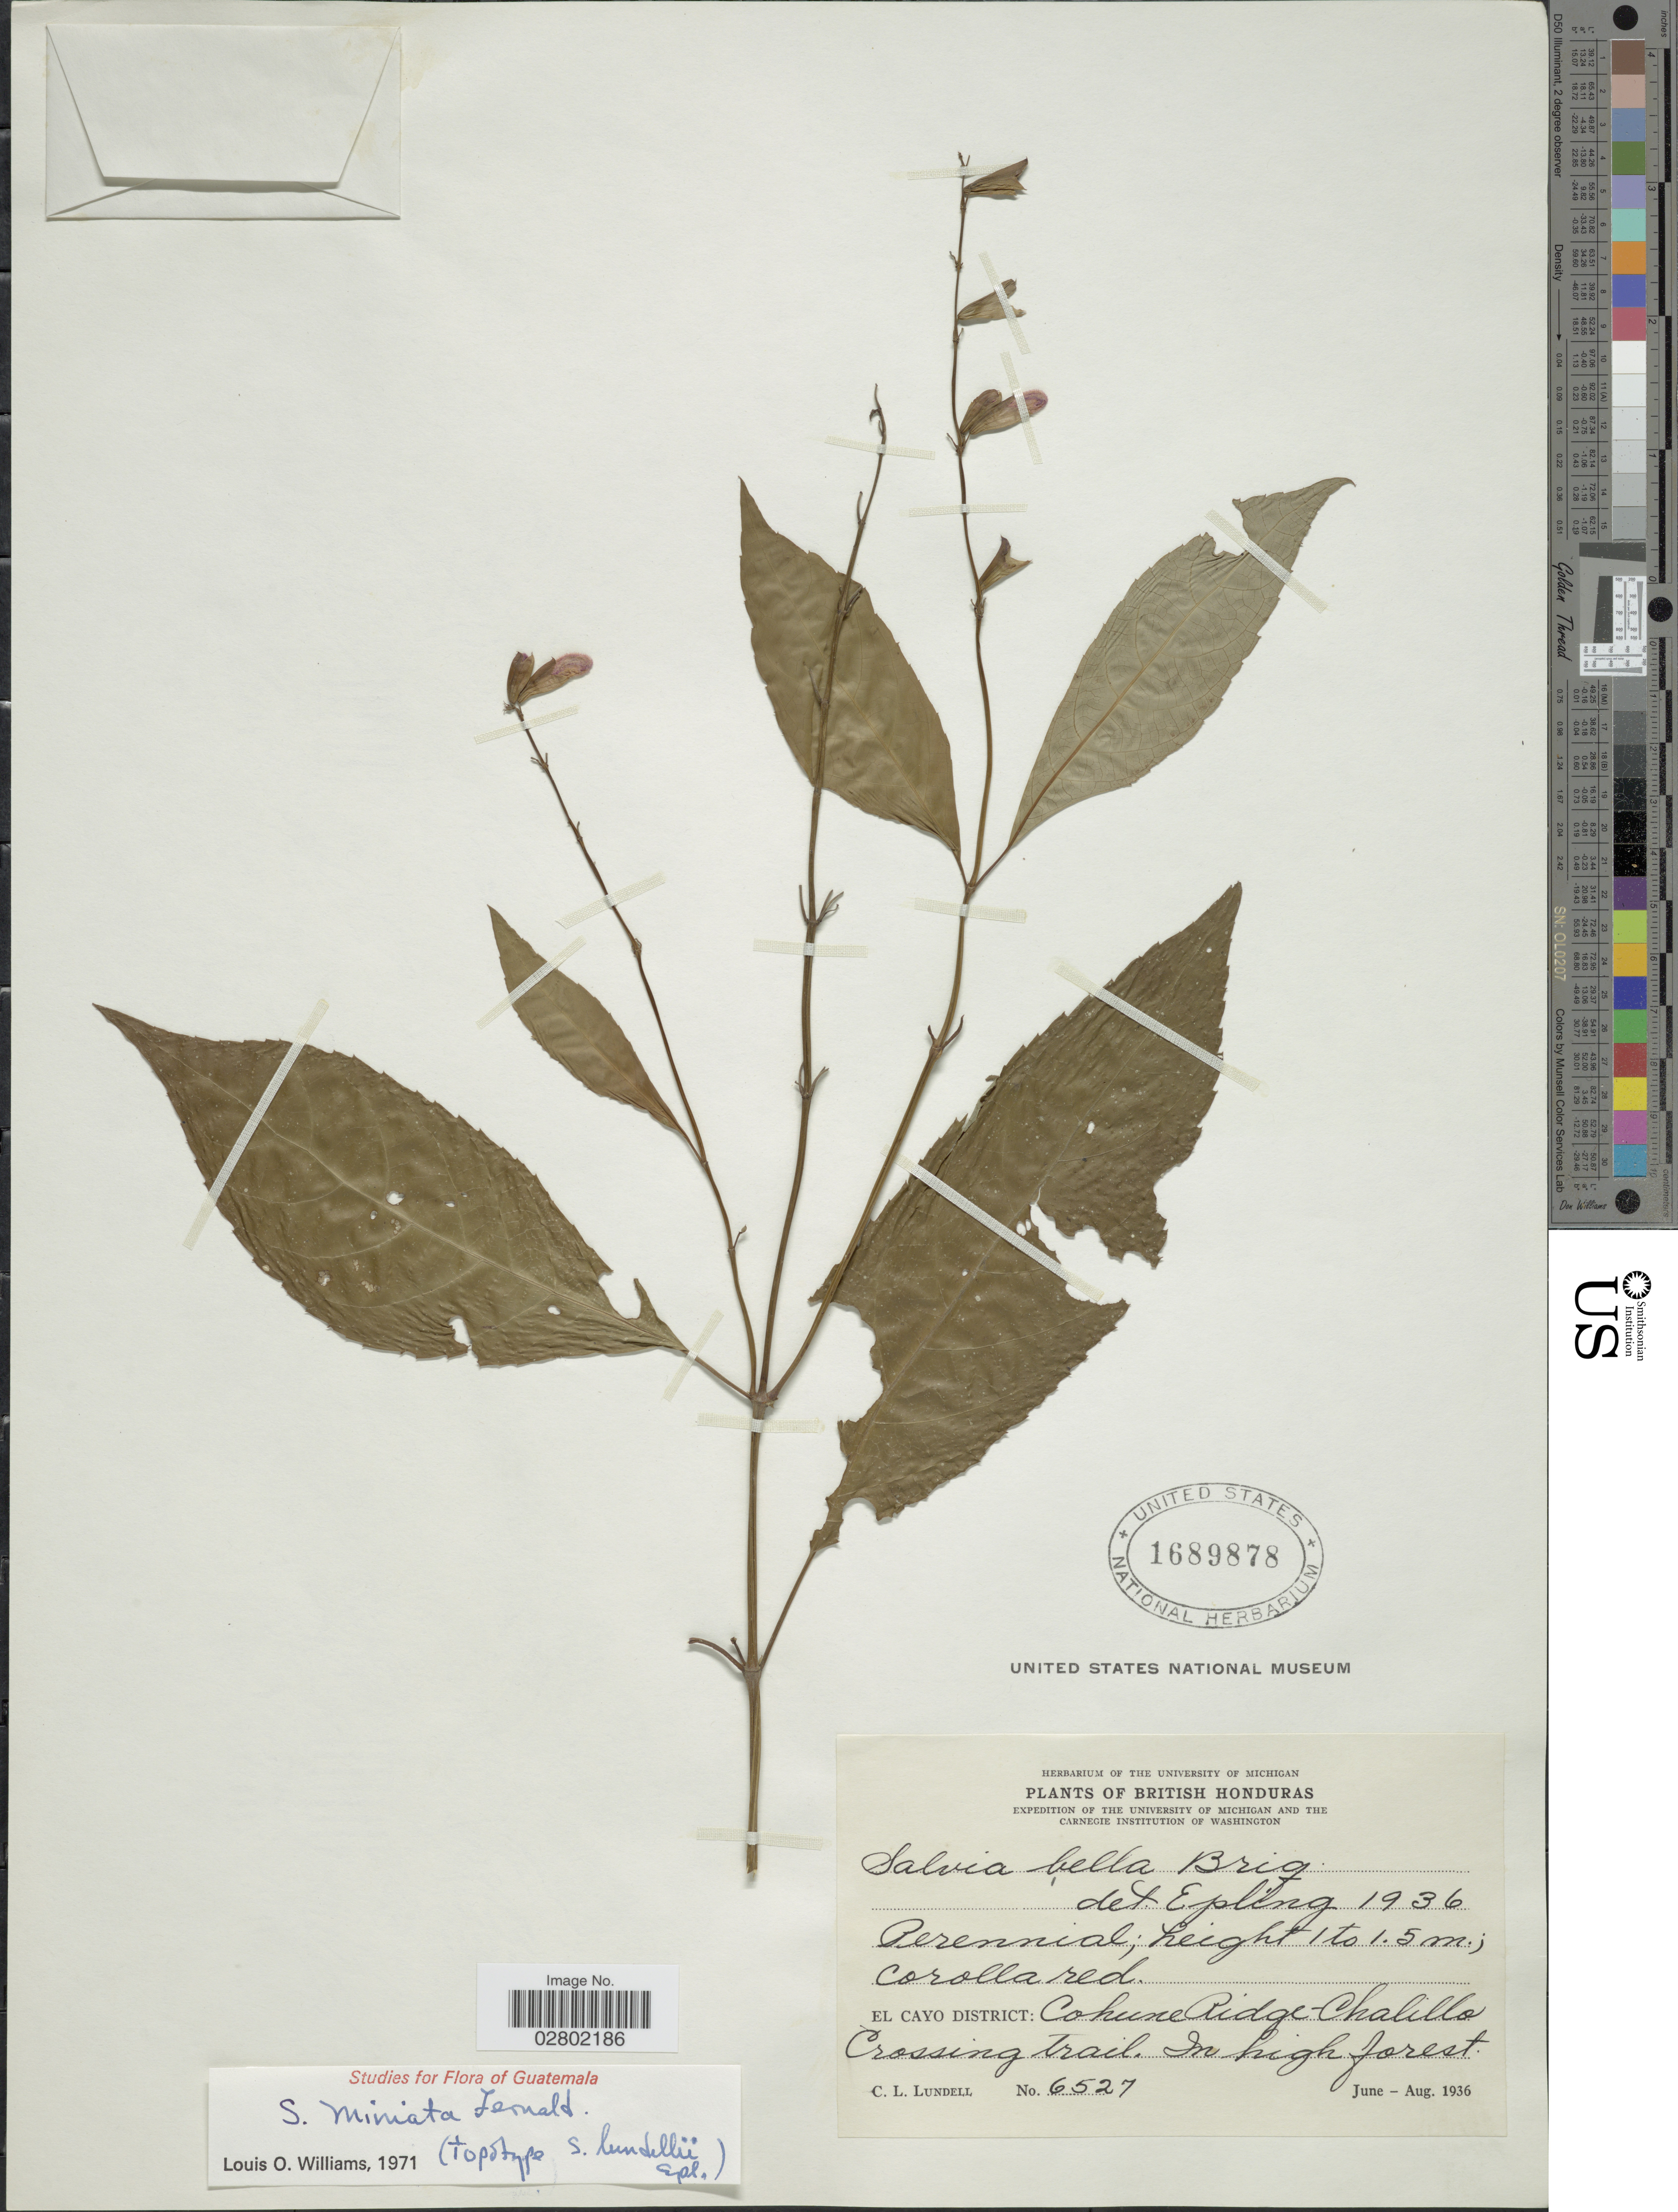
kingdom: Plantae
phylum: Tracheophyta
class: Magnoliopsida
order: Lamiales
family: Lamiaceae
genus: Salvia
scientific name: Salvia miniata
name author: Fernald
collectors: C. L. Lundell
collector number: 6527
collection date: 1936-06/1936-08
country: Belize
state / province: Cayo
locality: British Honduras, El Cayo District: Cohune Ridge-Chalillo Crossing trail.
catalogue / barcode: US 1689878